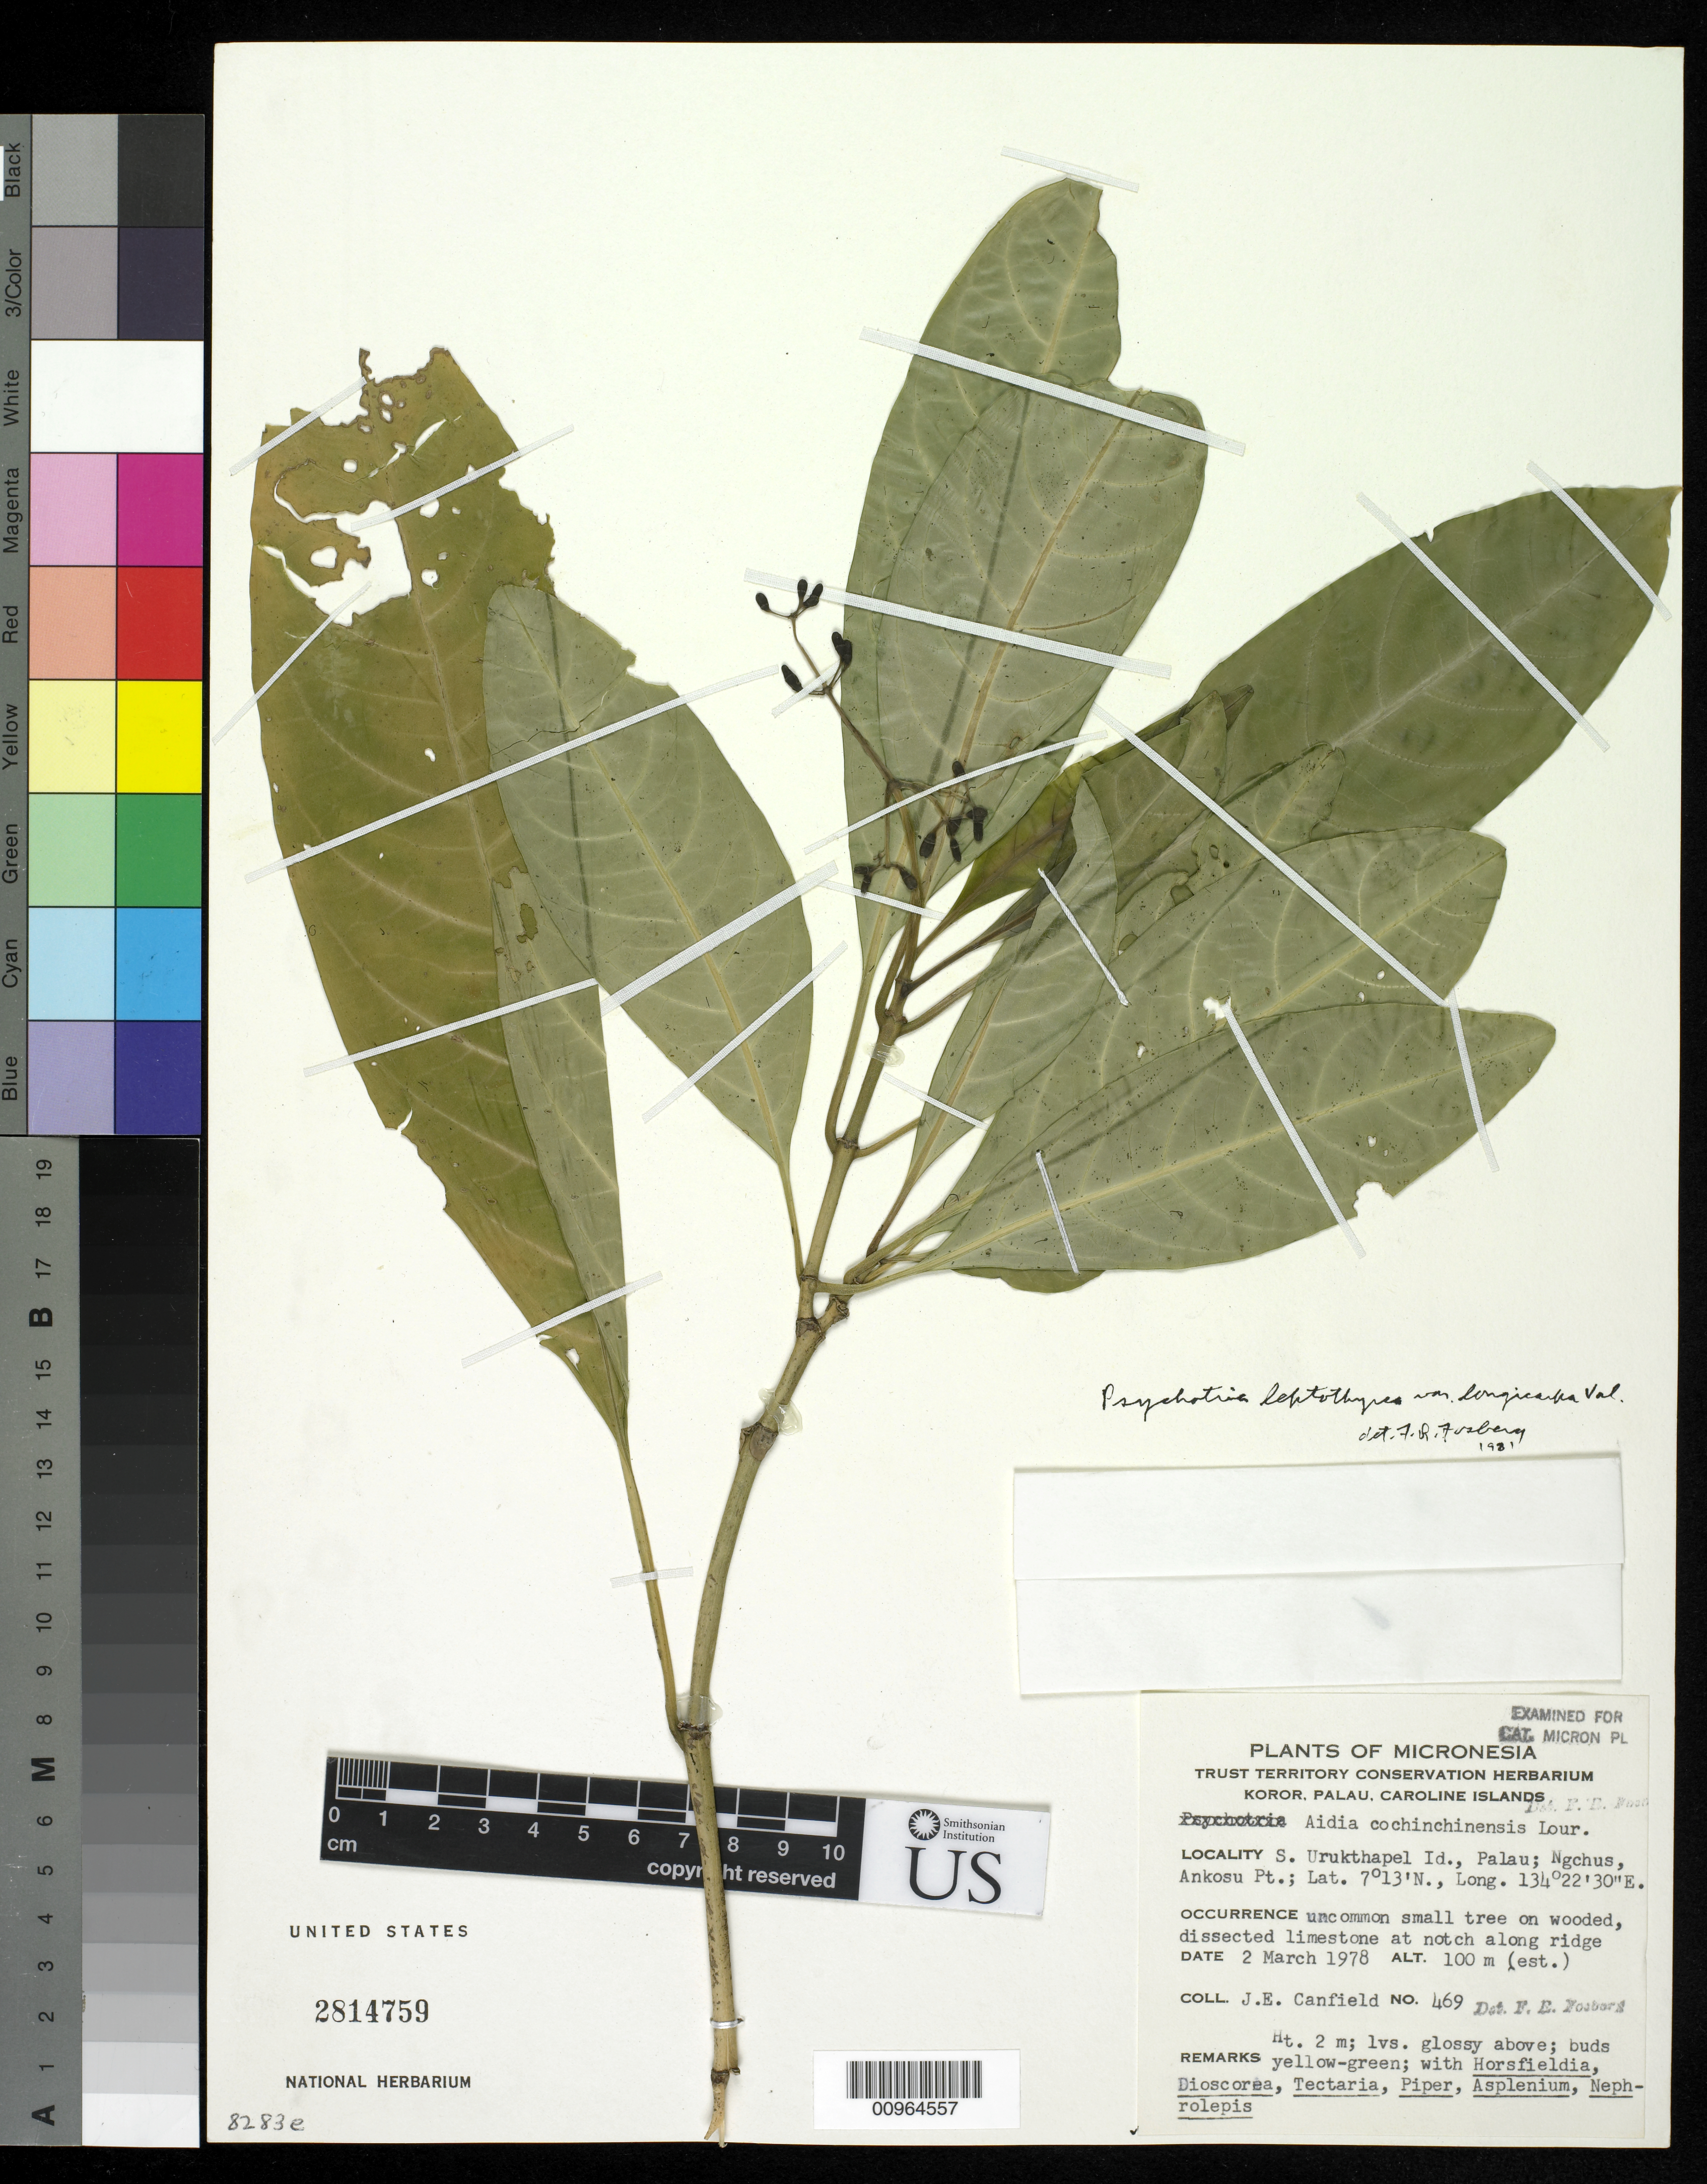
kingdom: Plantae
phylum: Tracheophyta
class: Magnoliopsida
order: Gentianales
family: Rubiaceae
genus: Psychotria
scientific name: Psychotria leptothyrsa var. longicarpa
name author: Valeton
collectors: J. E. Canfield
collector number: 469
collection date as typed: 02 Mar 1978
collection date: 1978-03-02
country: Palau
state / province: Koror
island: Ngeruktabel (Urukthapel)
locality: Ngchus. Ankosu Pt.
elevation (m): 100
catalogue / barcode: US 2814759